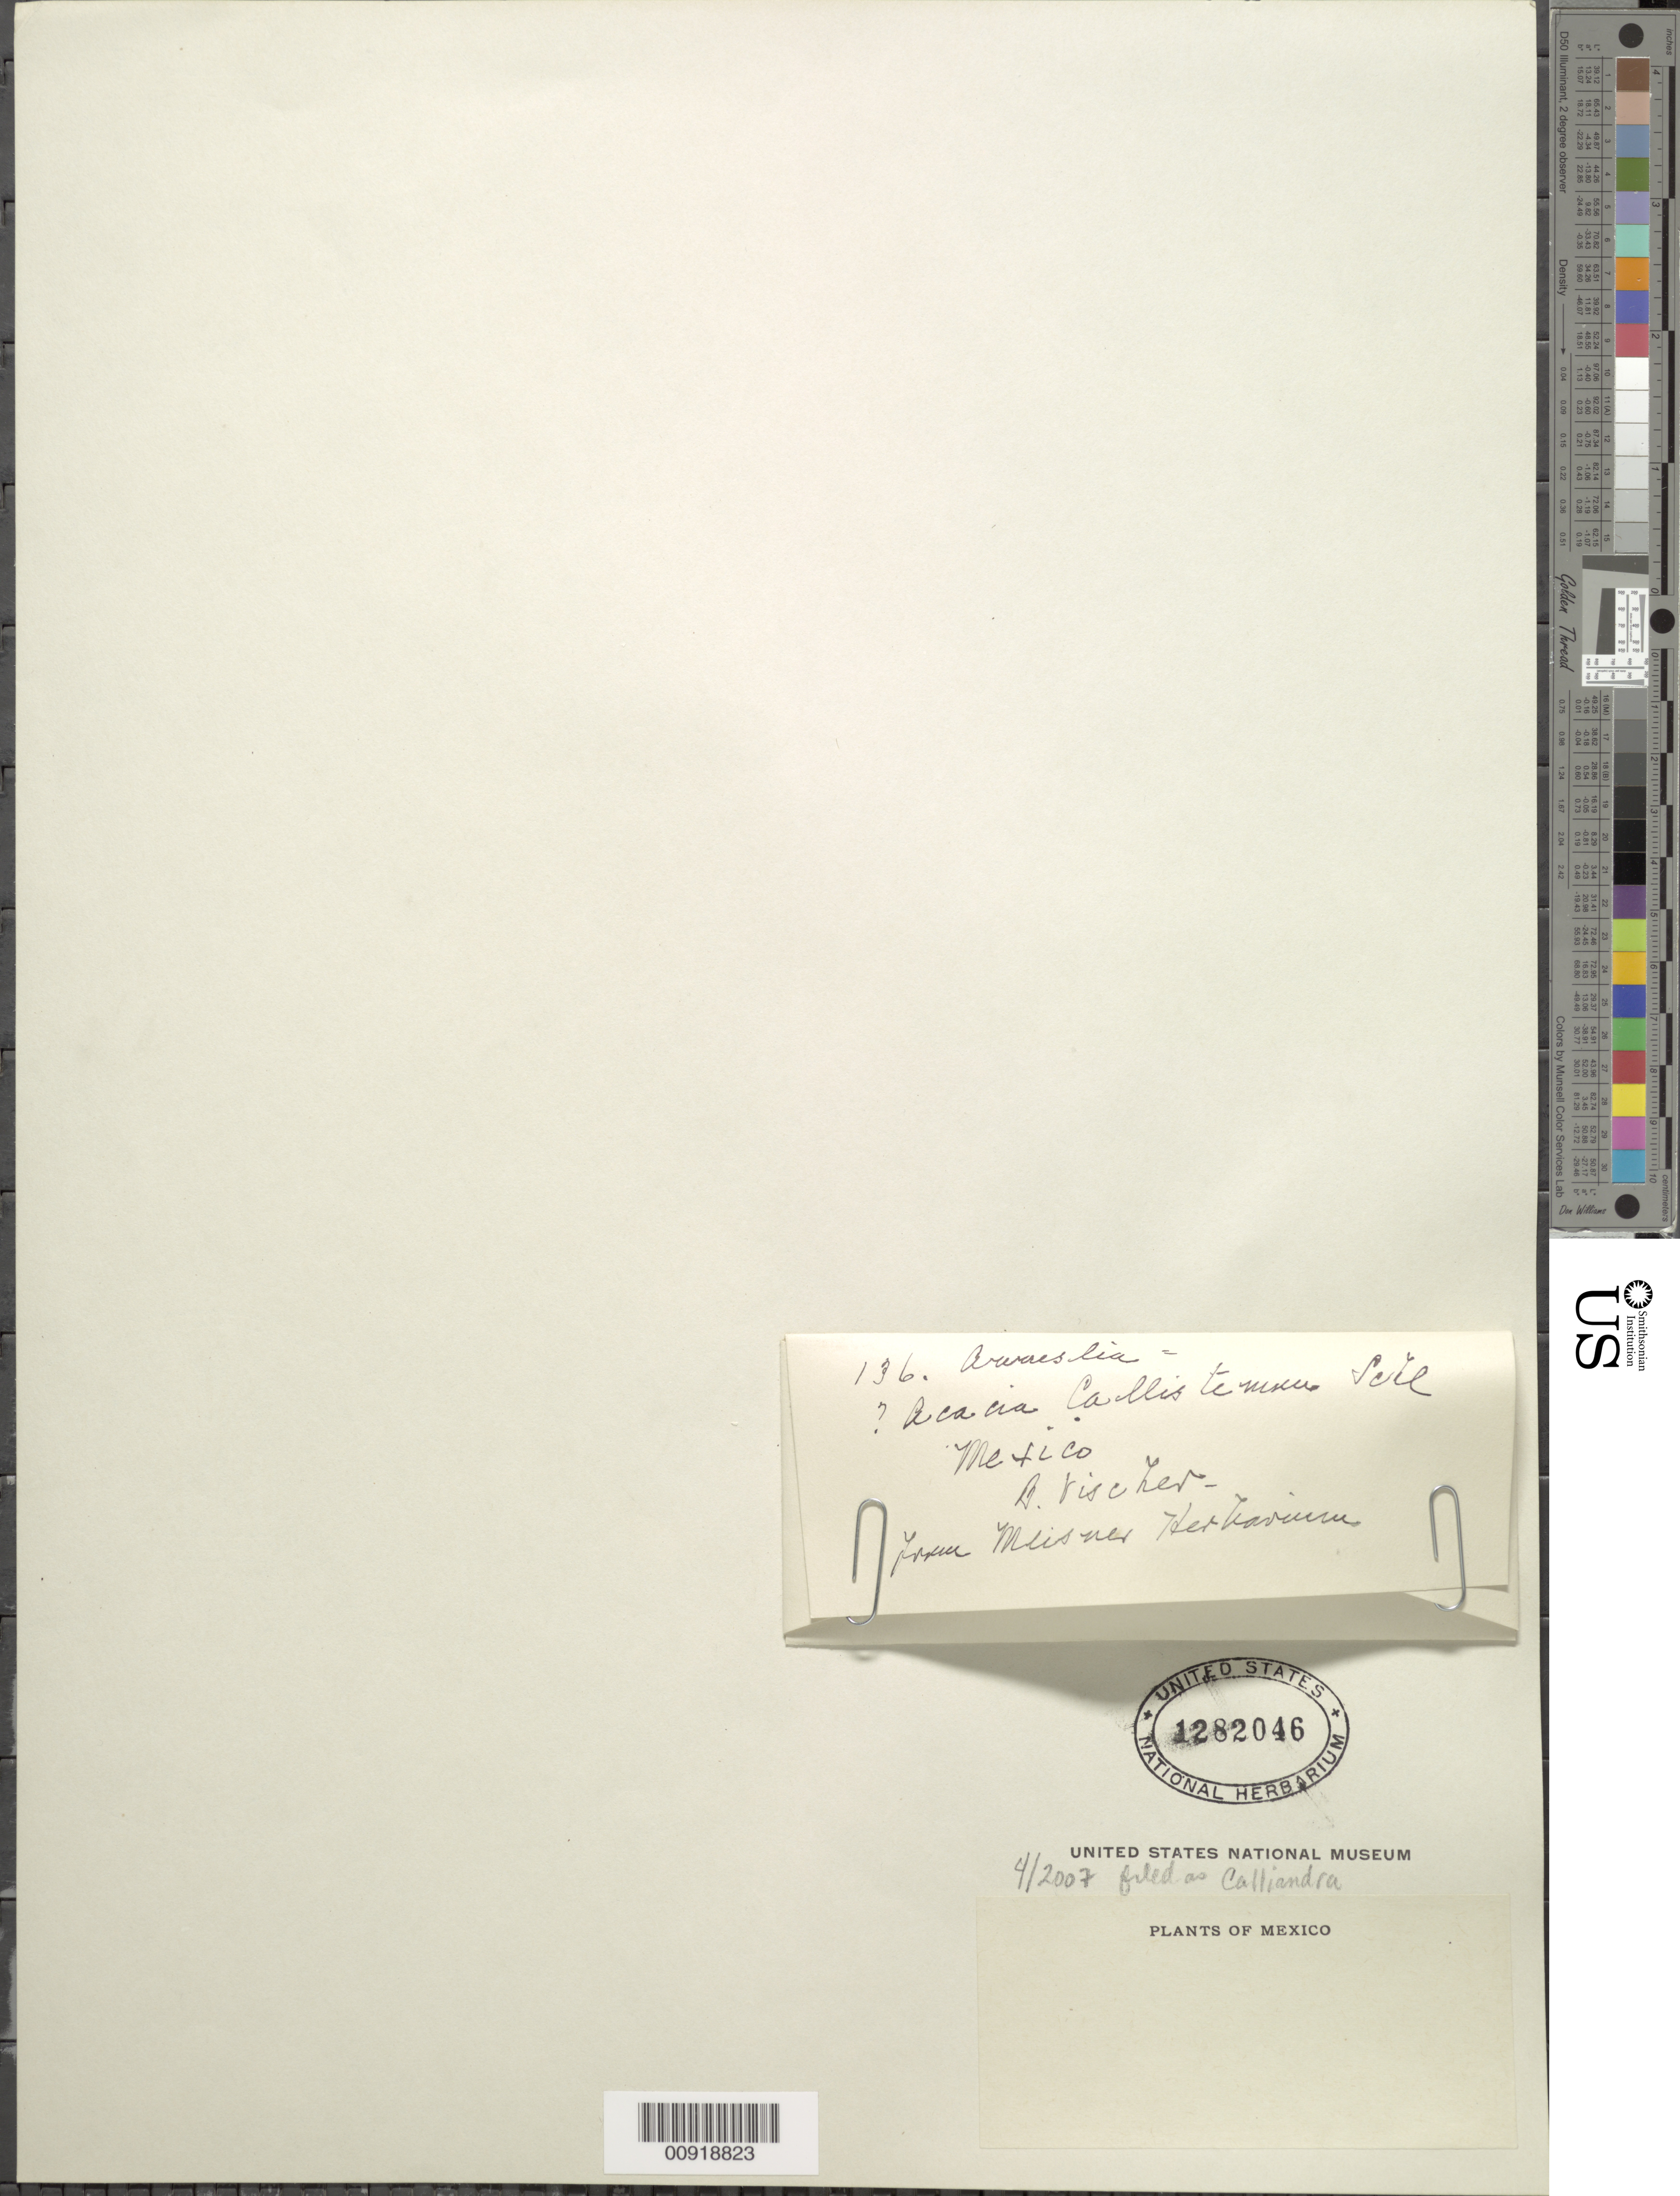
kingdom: Plantae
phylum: Tracheophyta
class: Magnoliopsida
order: Fabales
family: Fabaceae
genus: Calliandra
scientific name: Calliandra calothyrsus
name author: Meisn.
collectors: Vischer, B.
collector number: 136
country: Mexico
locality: Mexico.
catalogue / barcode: US 1282046